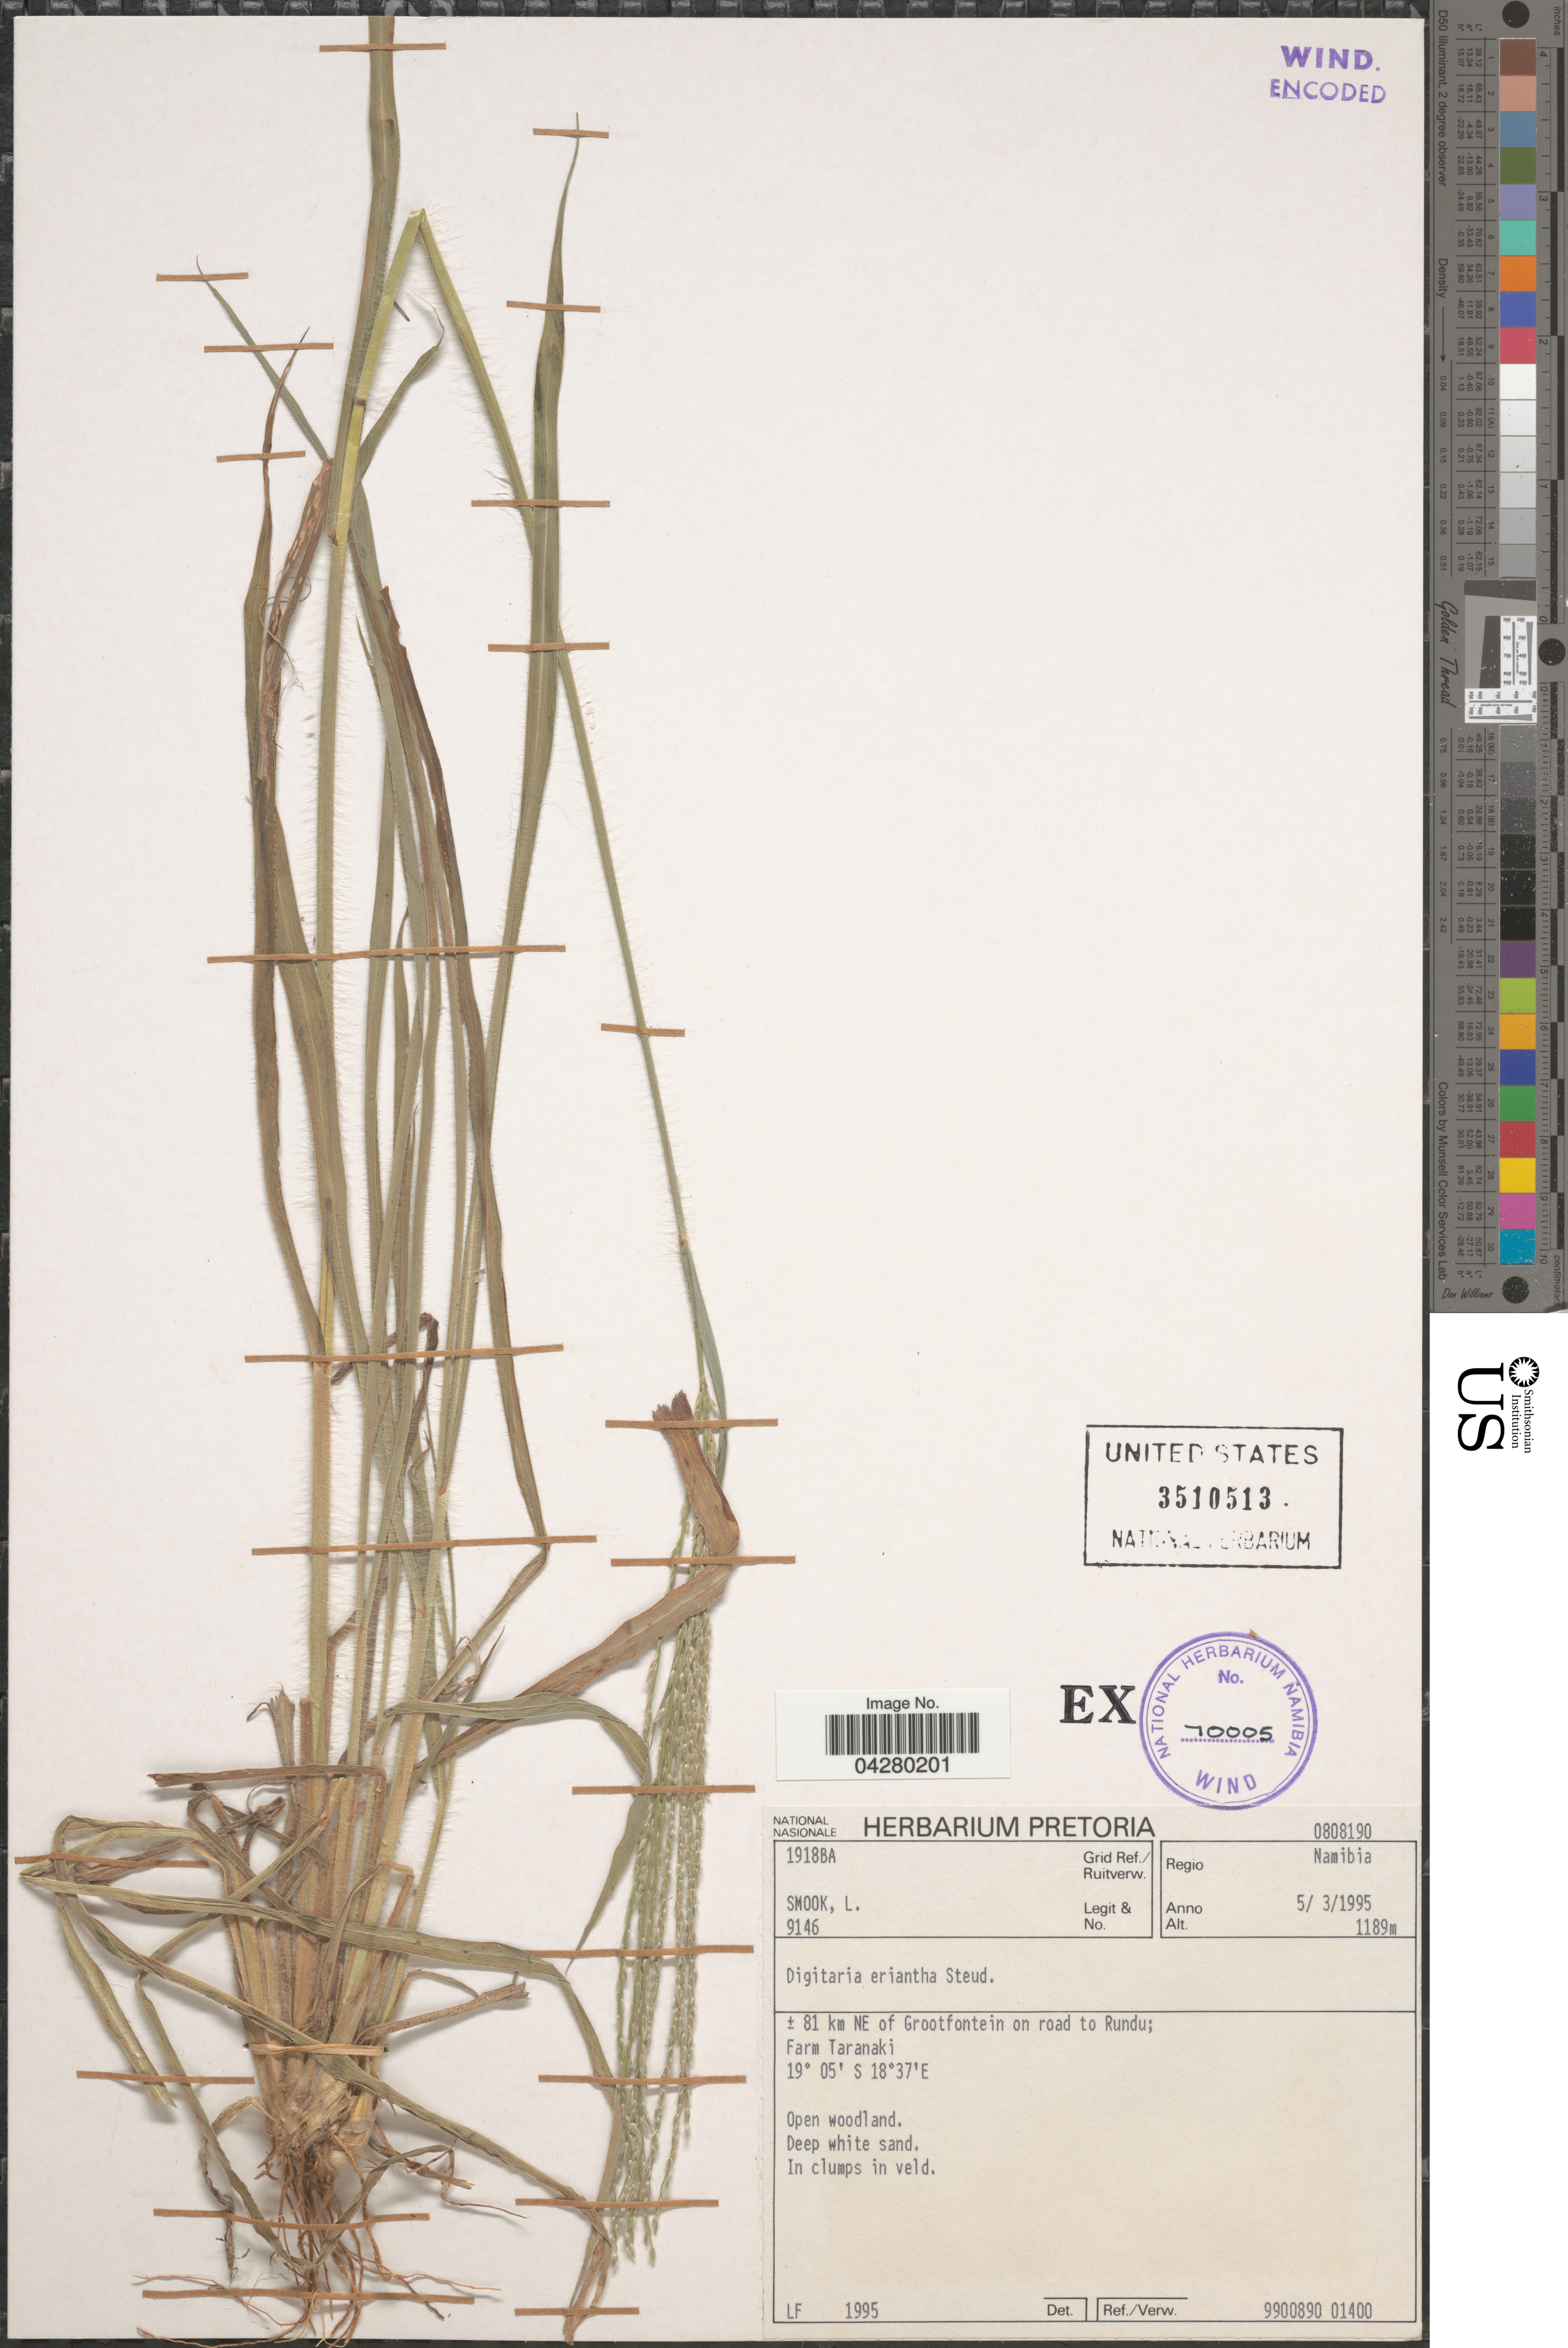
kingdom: Plantae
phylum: Tracheophyta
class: Liliopsida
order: Poales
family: Poaceae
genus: Digitaria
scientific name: Digitaria eriantha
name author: Steud.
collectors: L. Smook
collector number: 9146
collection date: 1995-03-05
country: Namibia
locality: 1918BA Grid Ref. ± 81 km NE of Grootfontein on road to Rundu; Farm Taranaki.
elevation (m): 1189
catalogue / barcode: US 3510513